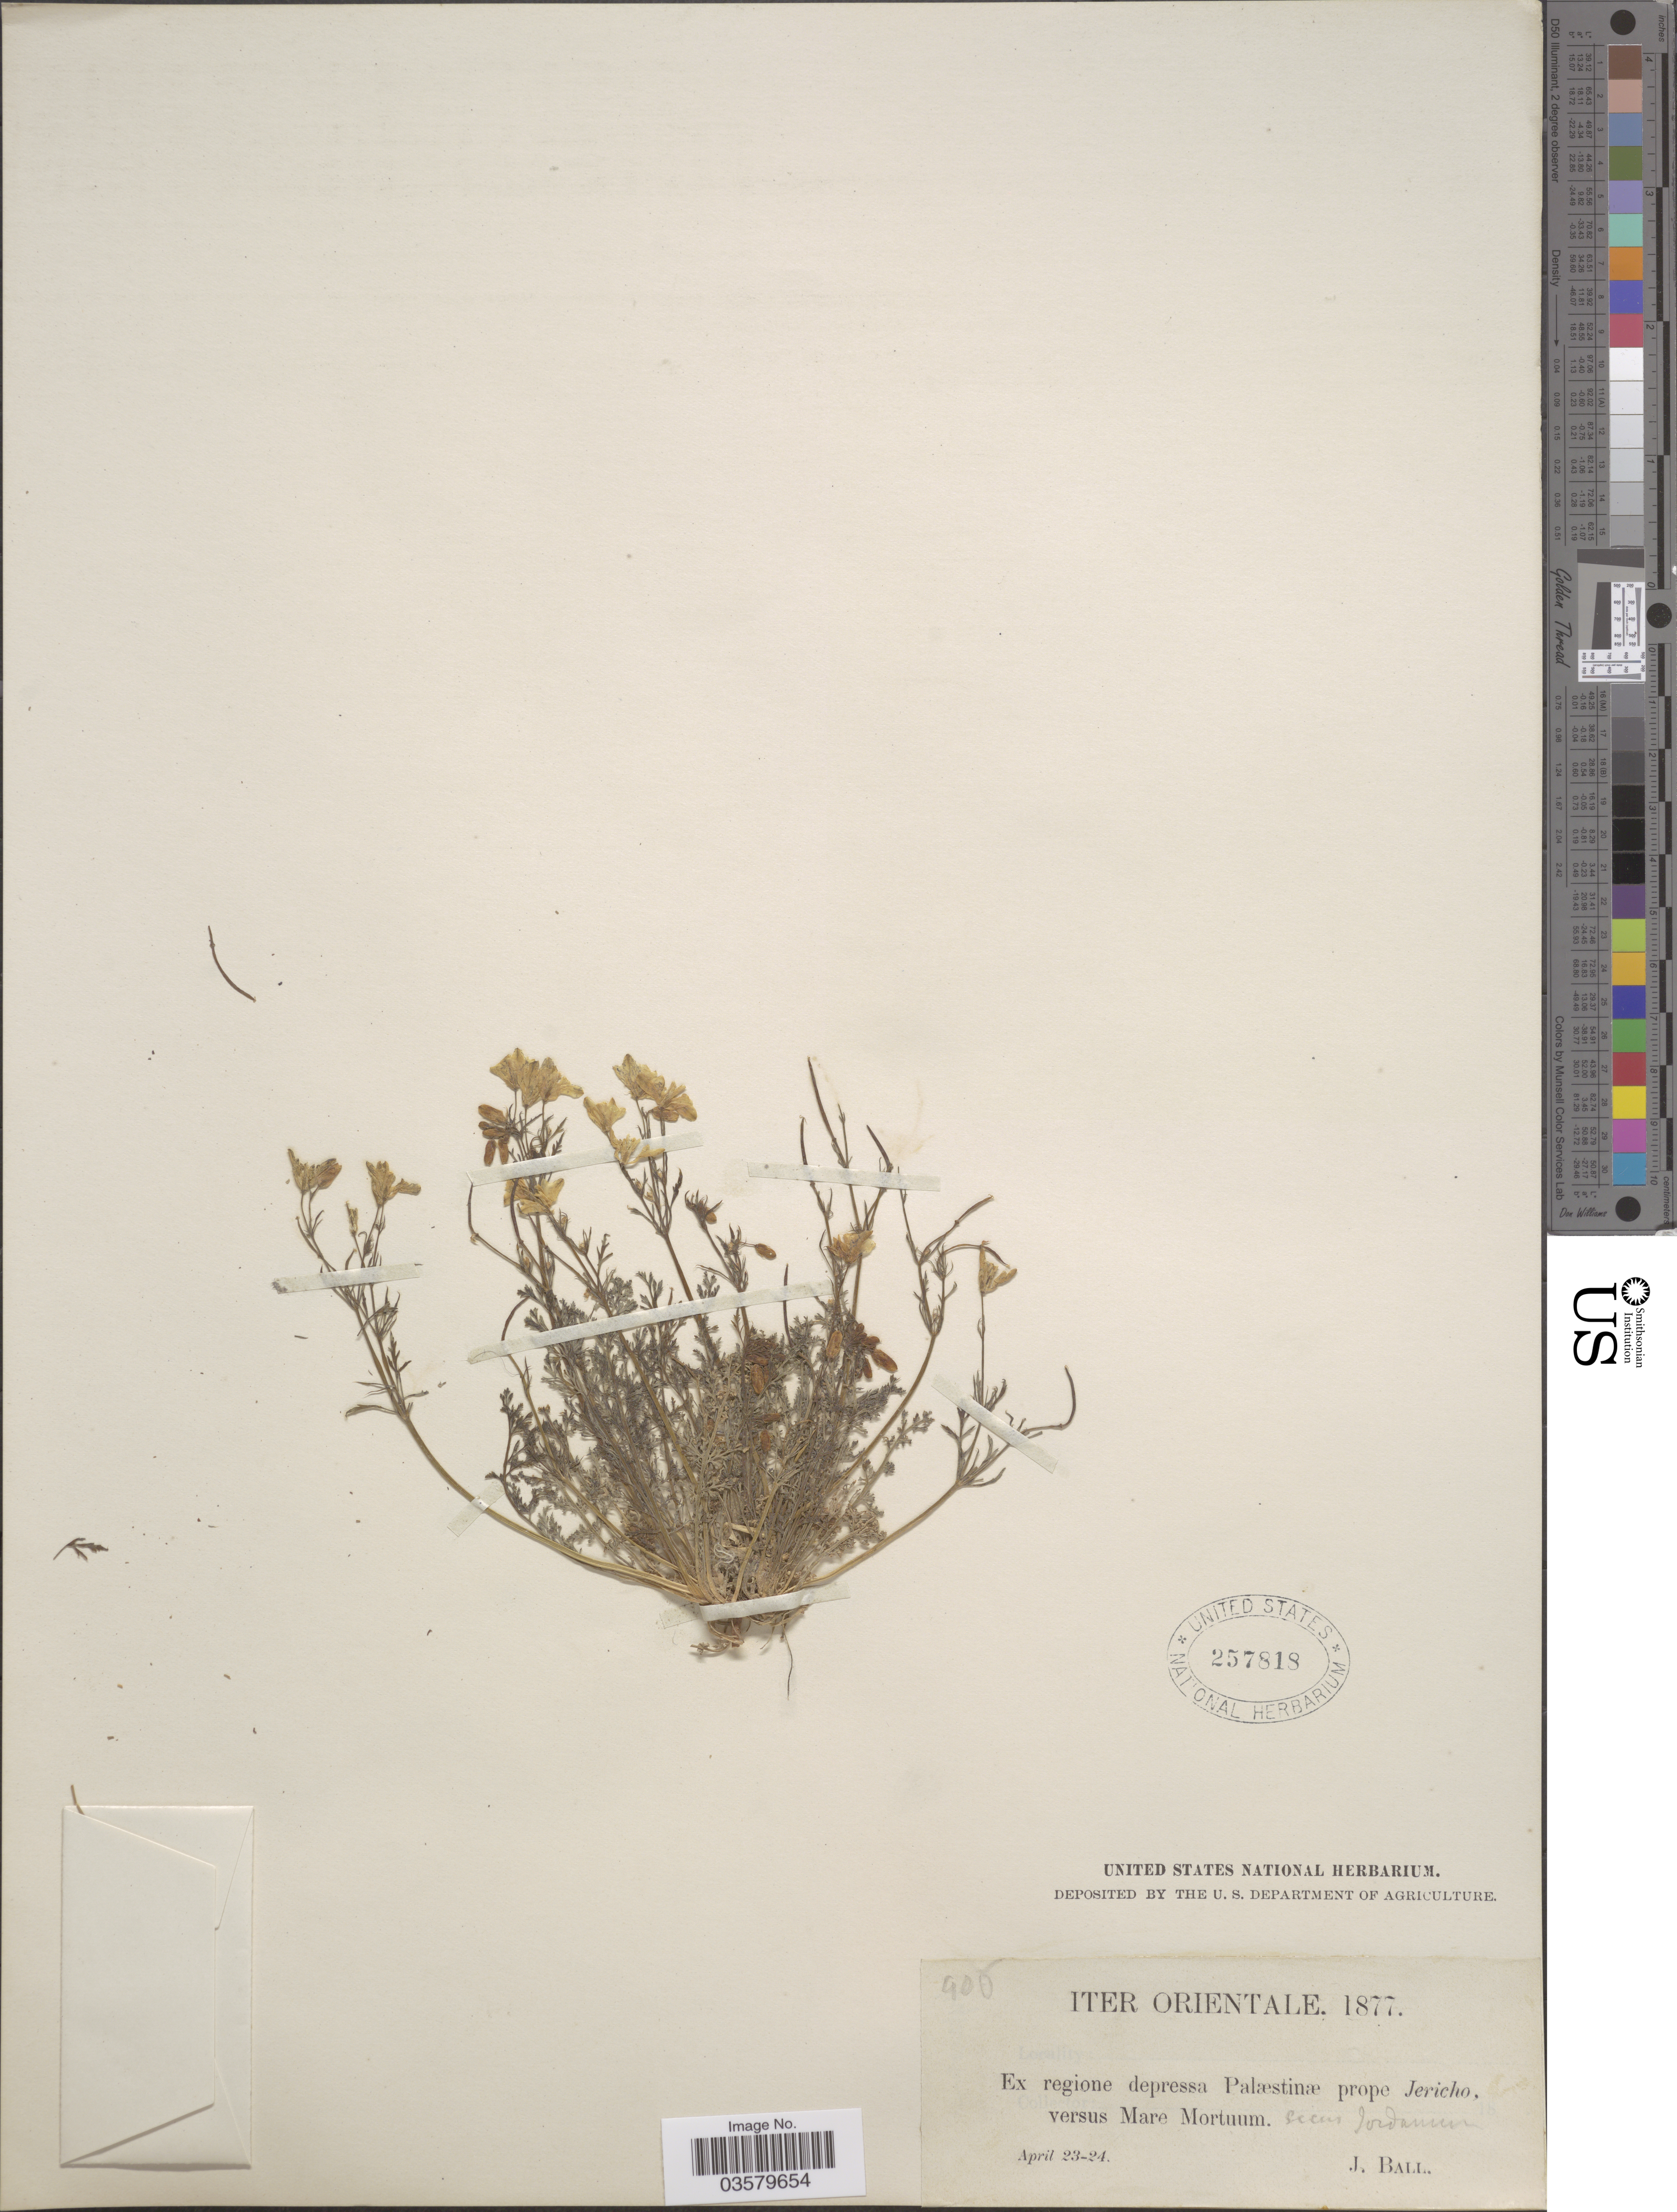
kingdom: Plantae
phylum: Tracheophyta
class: Magnoliopsida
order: Ranunculales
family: Papaveraceae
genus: Hypecoum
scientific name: Hypecoum sp.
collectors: J. Ball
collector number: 406*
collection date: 1877-04-23/1877-04-24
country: Israel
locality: Iter Orientale. Ex regione depressa Palæstinæ prope Jericho, versus Mare Mortuum. Secus Jordanum.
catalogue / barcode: US 257818